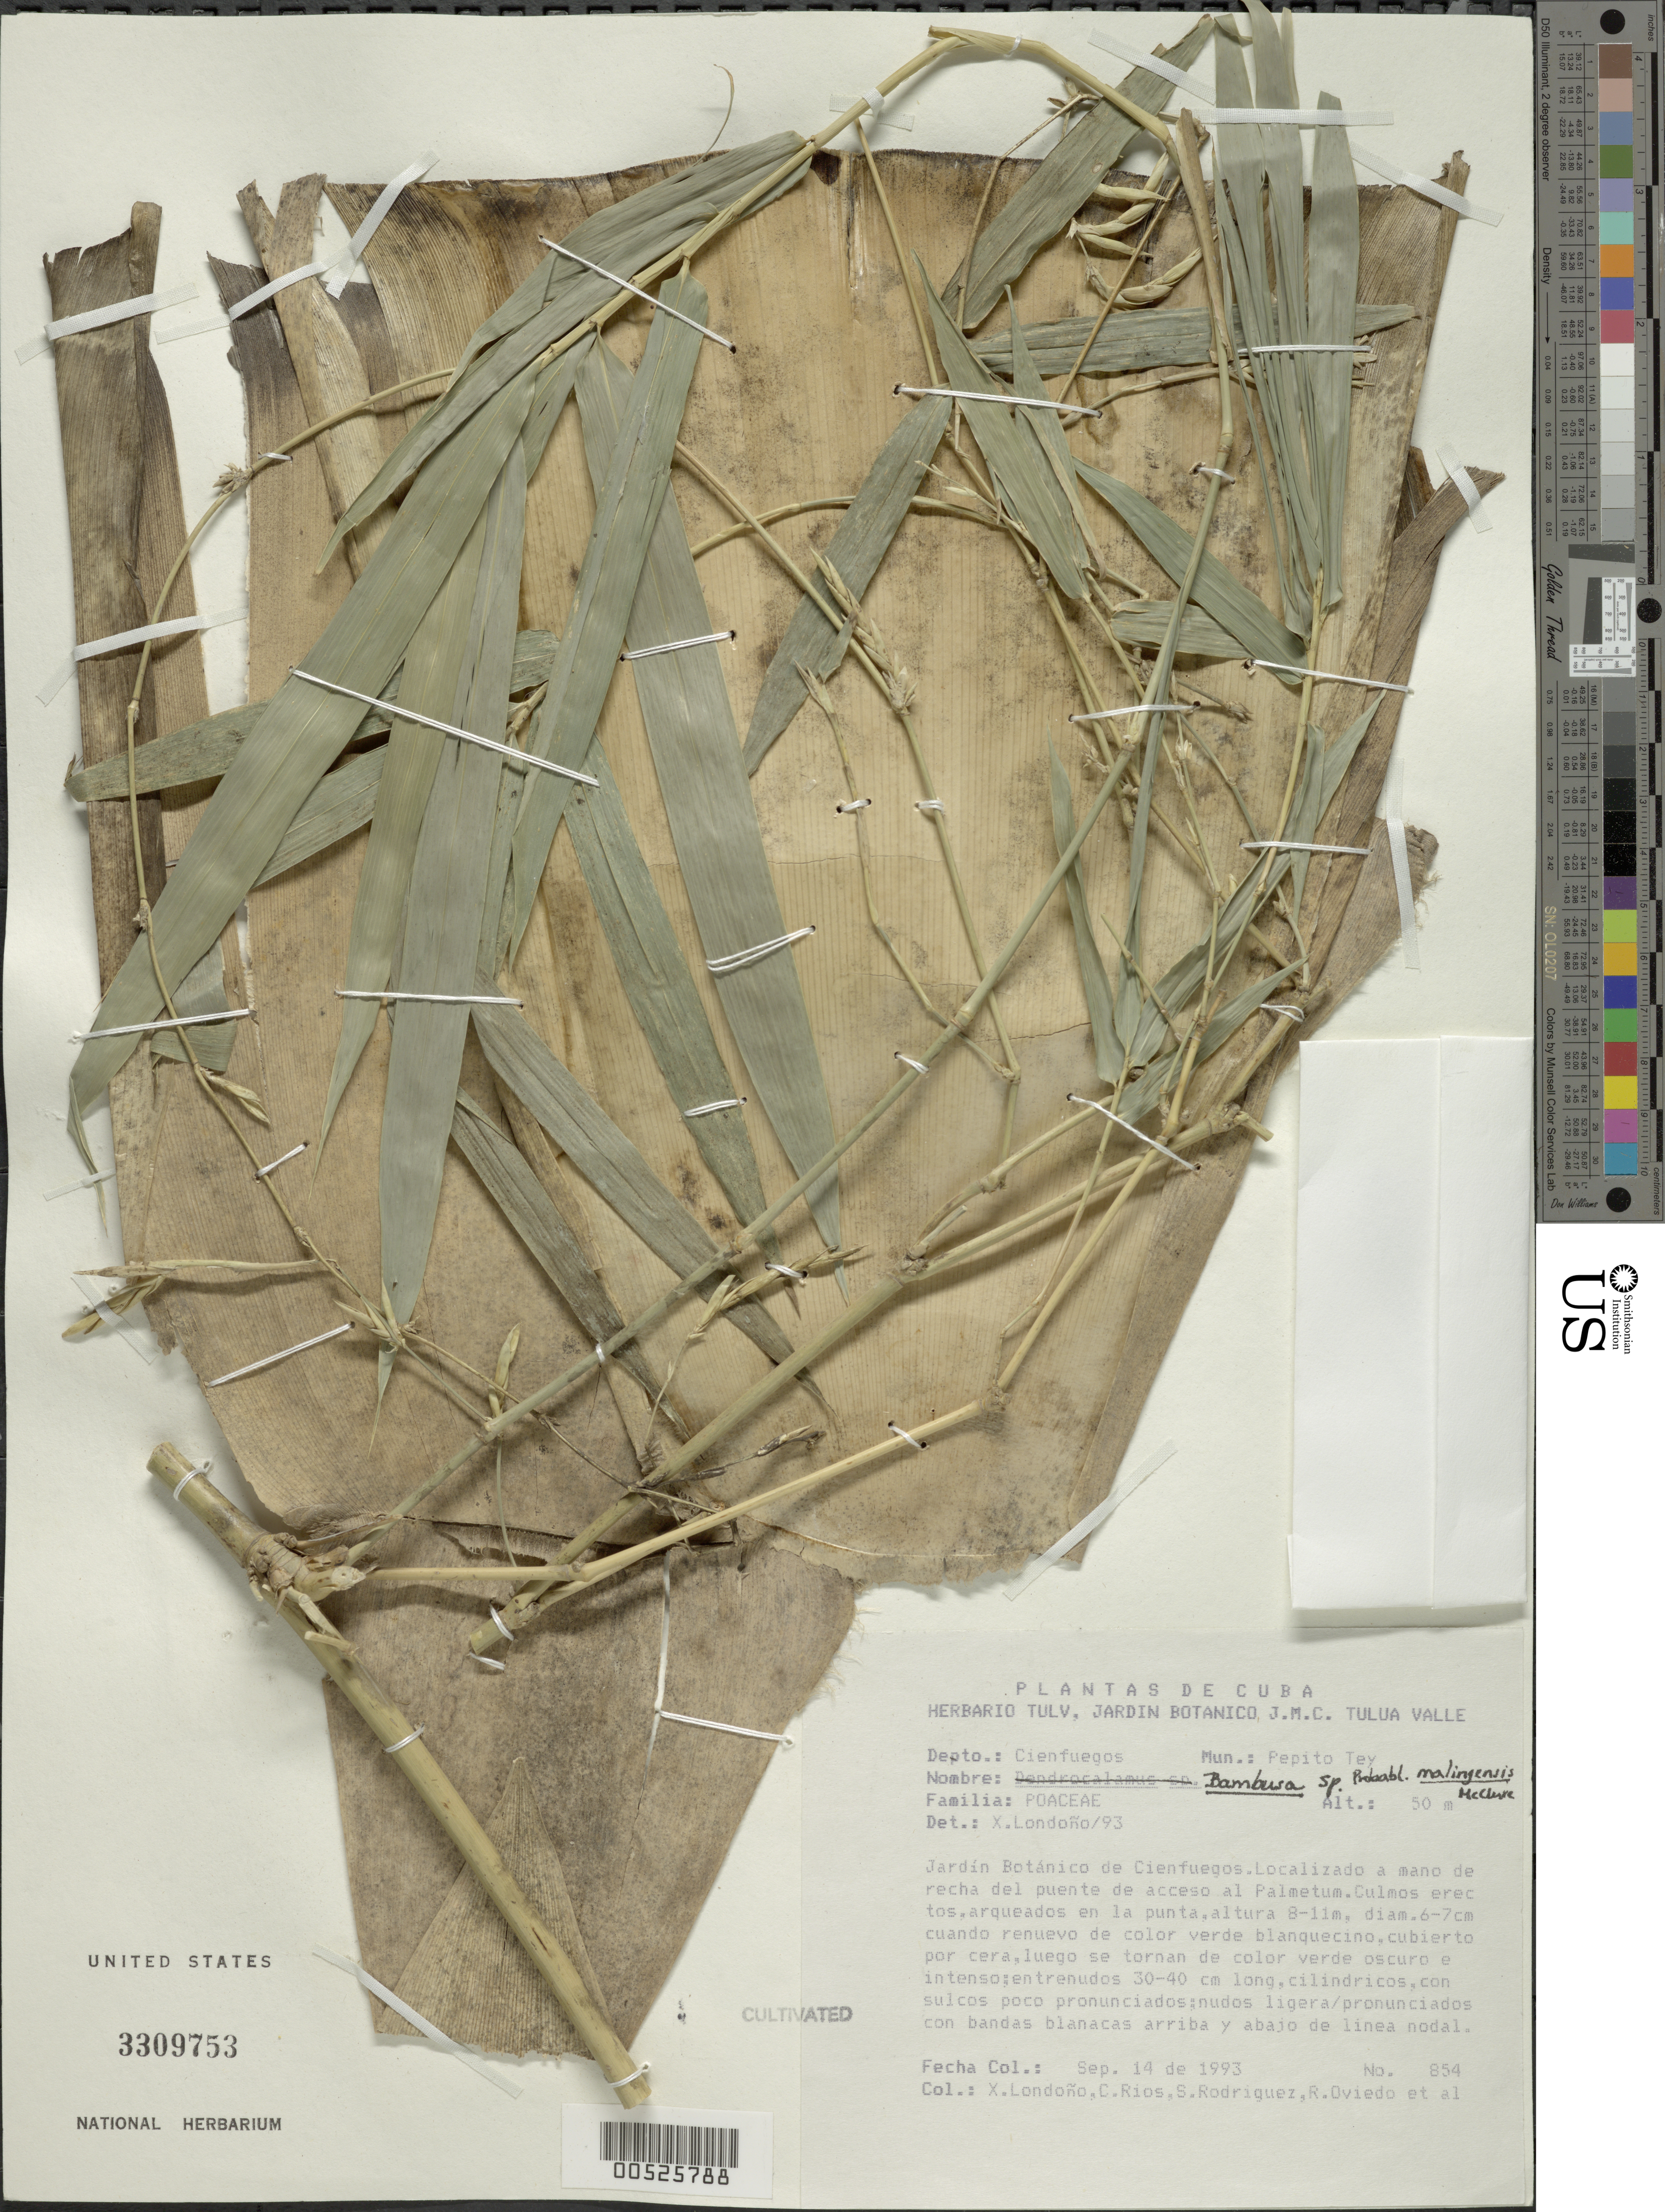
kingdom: Plantae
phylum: Tracheophyta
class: Liliopsida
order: Poales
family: Poaceae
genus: Bambusa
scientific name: Bambusa malingensis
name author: McClure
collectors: X. Londoño, C. Rios, S. Rodriguez & R. Oviedo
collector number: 854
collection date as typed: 14 Sep 1993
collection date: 1993-09-14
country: Cuba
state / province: Cienfuegos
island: Greater Antilles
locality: Pepito Tay mun. (?), Jardin Botanico de Cienfuegos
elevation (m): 50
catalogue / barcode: US 3309753